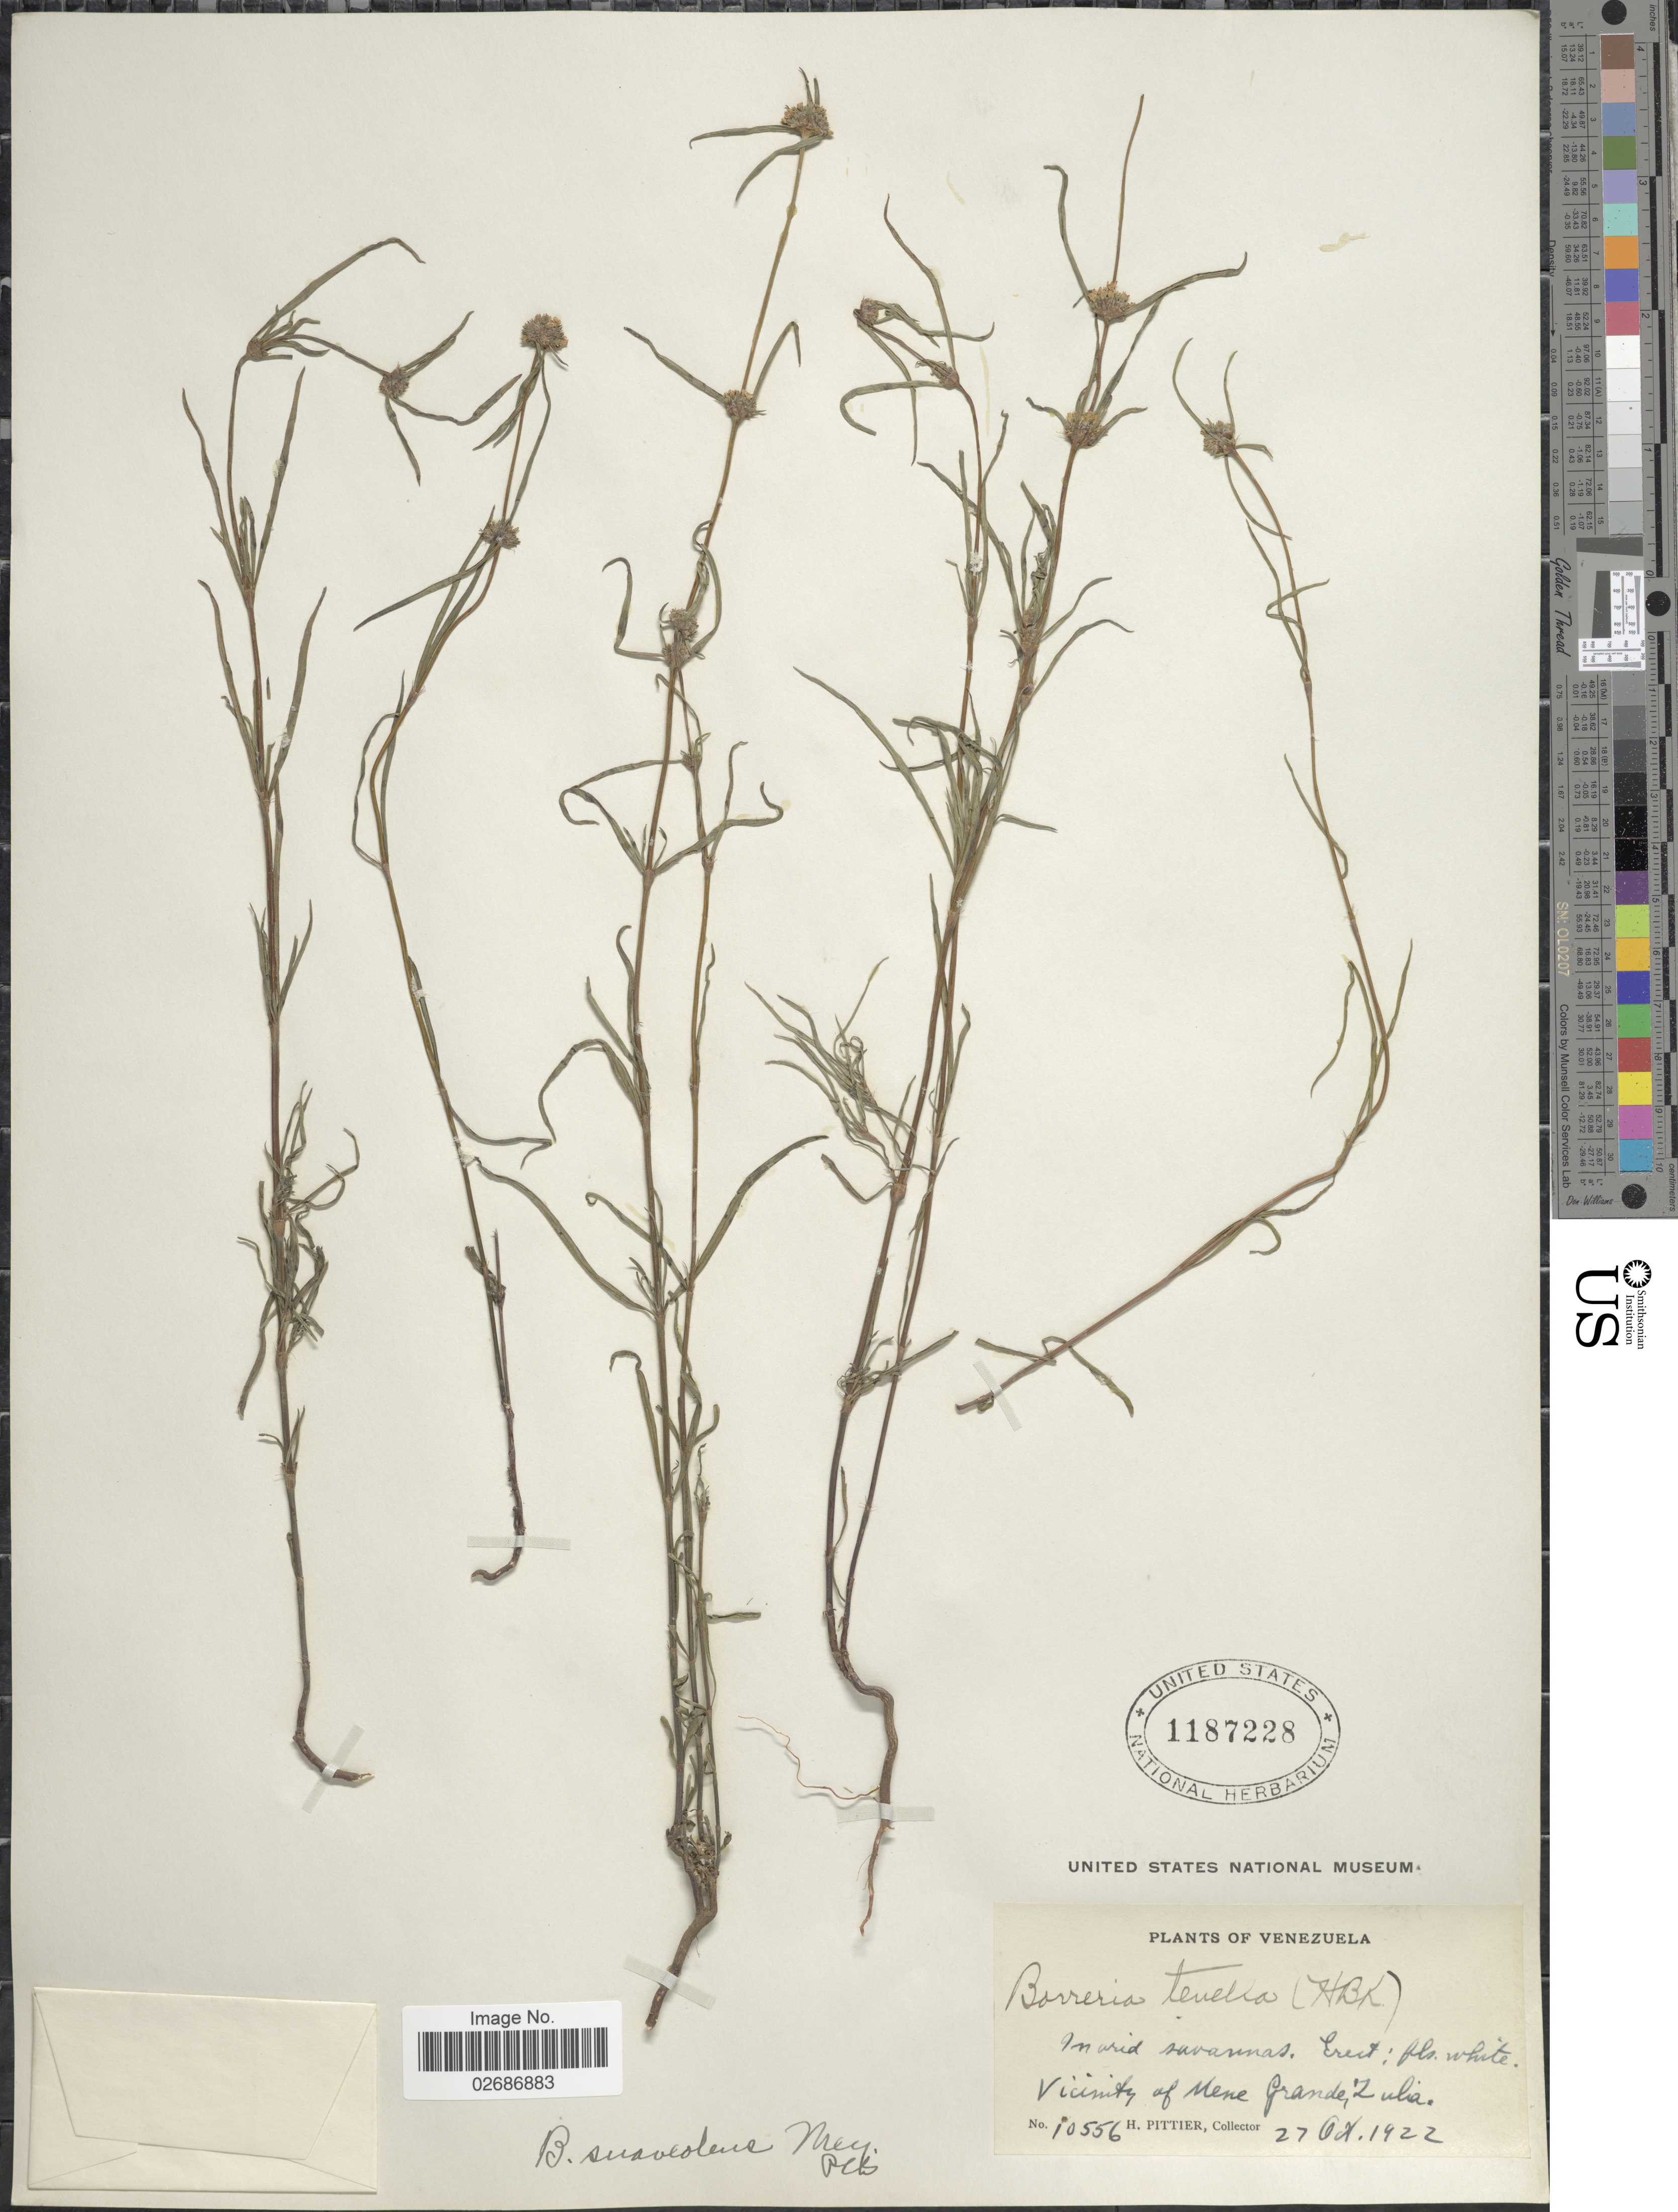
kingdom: Plantae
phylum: Tracheophyta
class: Magnoliopsida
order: Gentianales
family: Rubiaceae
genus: Borreria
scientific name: Borreria suaveolens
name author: G. Mey.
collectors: H. F. Pittier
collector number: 10556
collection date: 1922-10-27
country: Venezuela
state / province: Zulia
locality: Vicinity of Mene Grande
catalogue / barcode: US 1187228